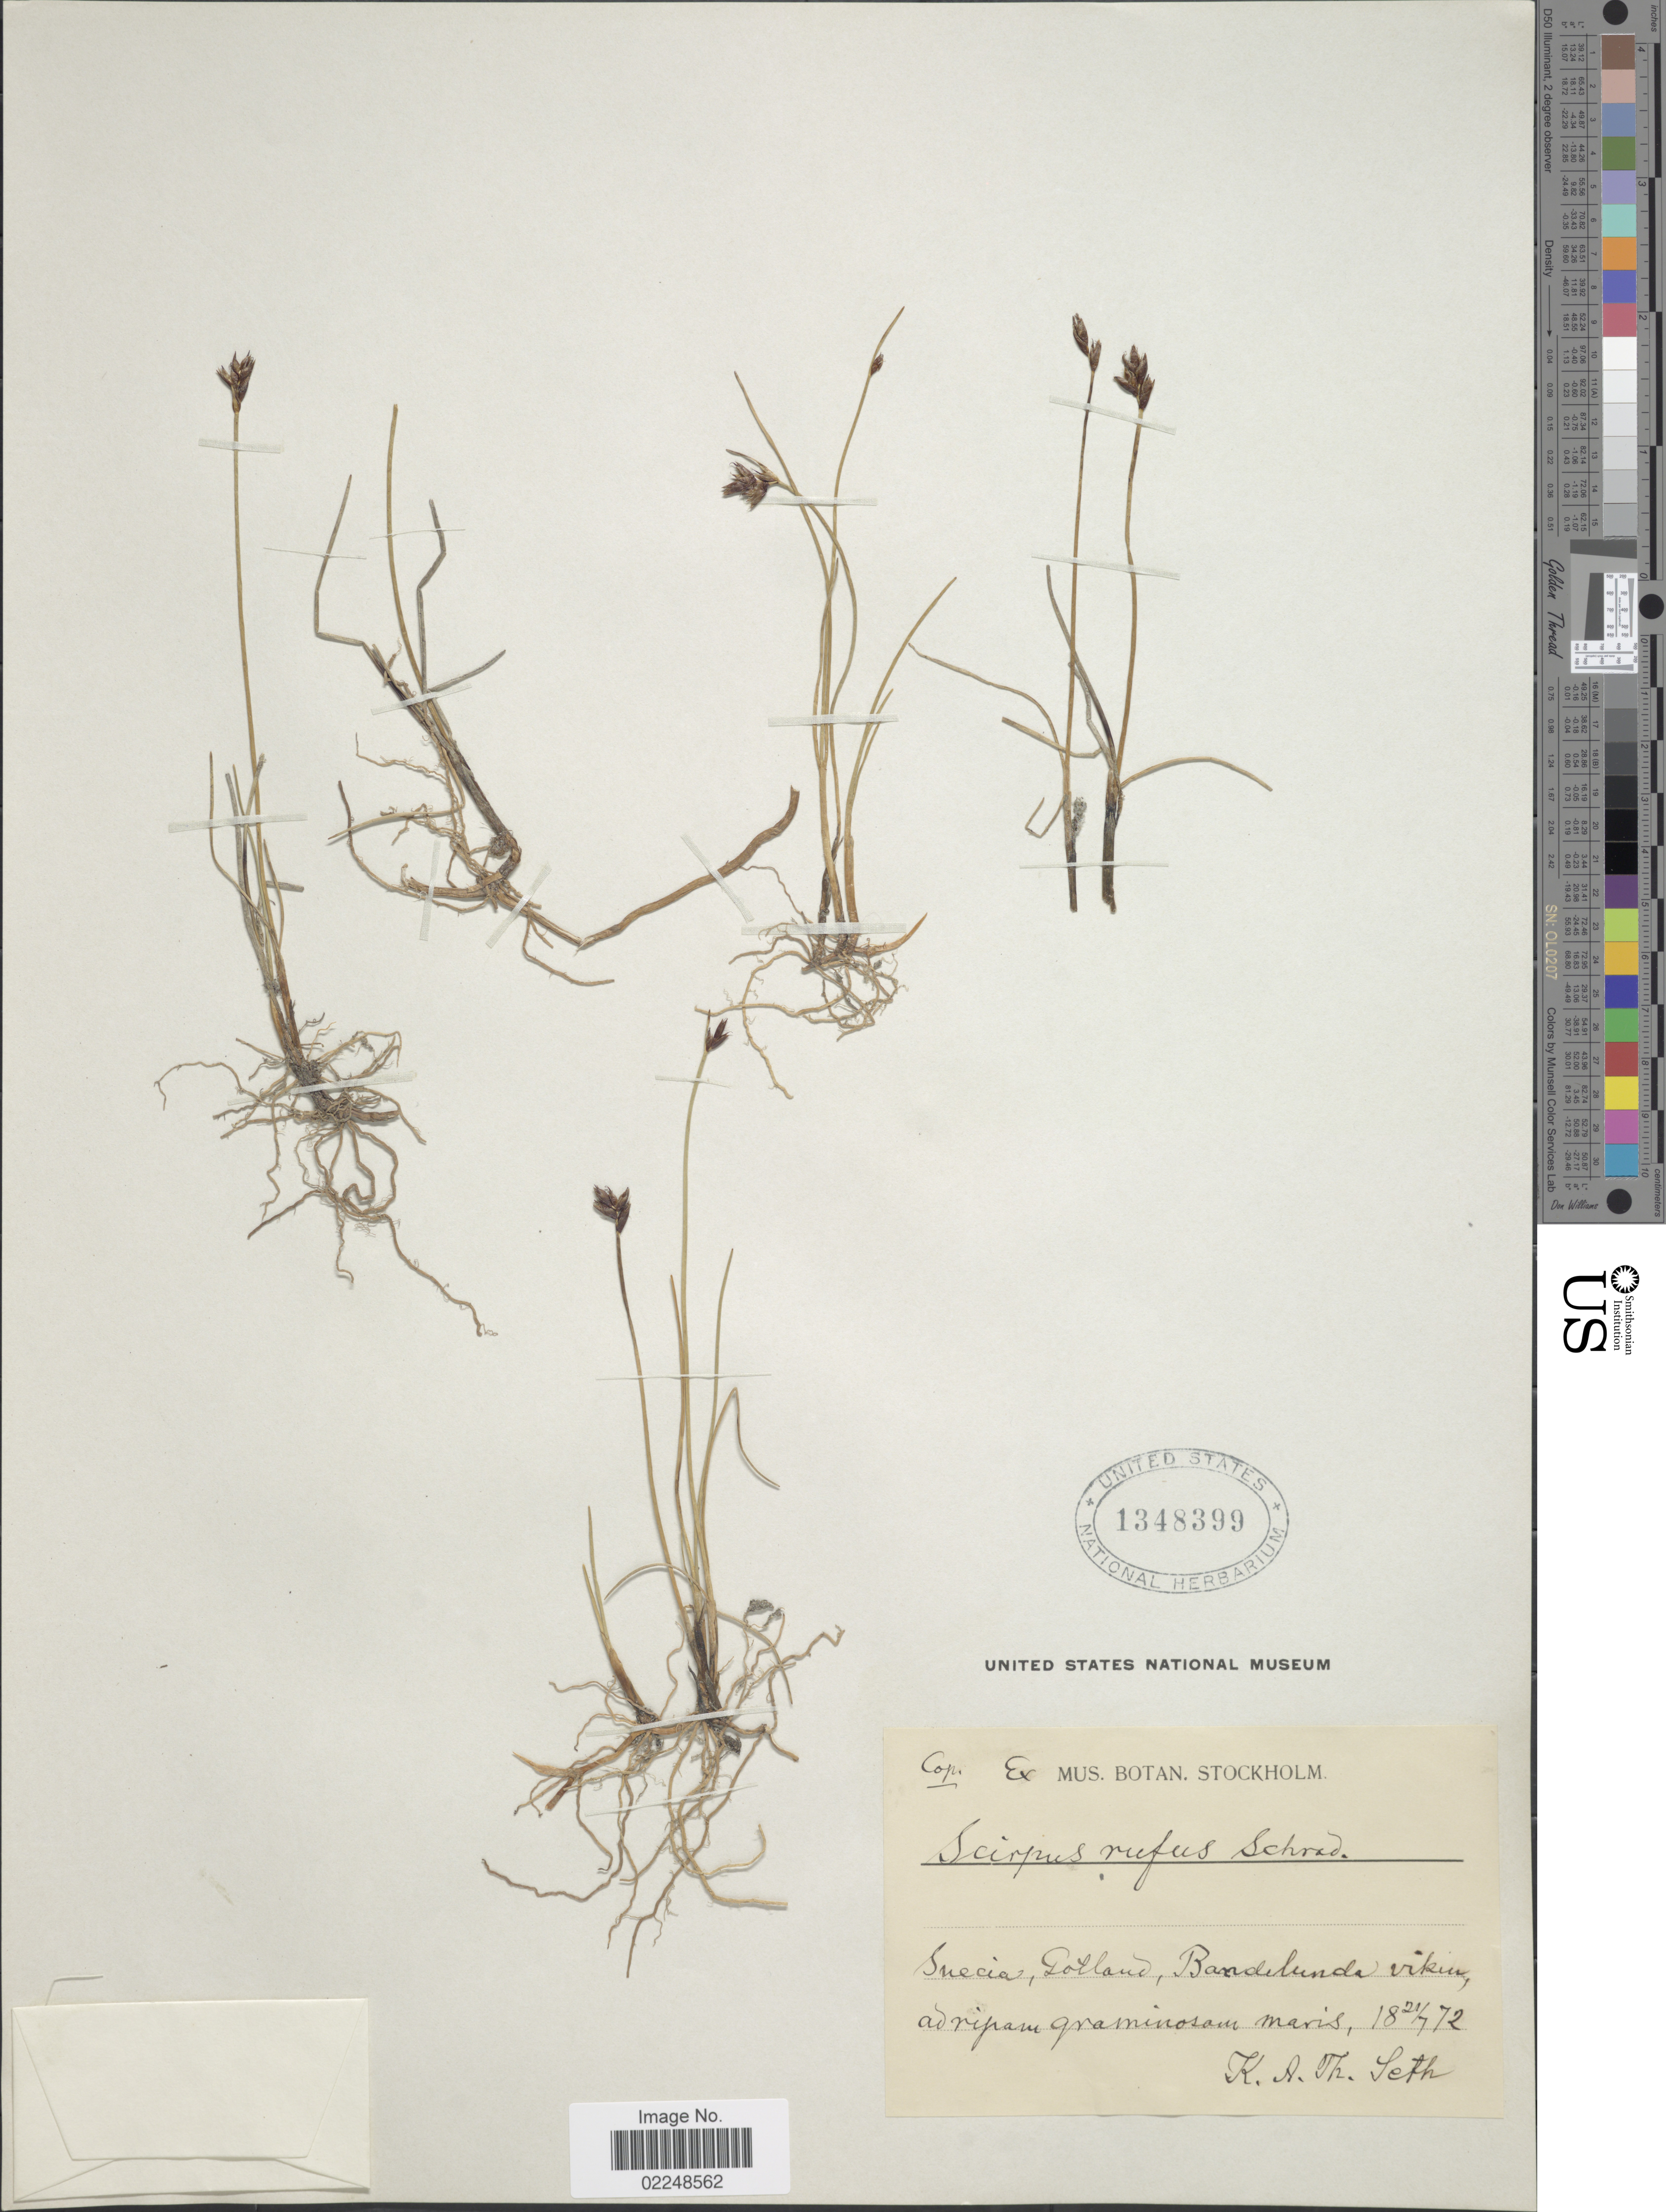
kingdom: Plantae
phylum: Tracheophyta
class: Liliopsida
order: Poales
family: Cyperaceae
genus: Blysmopsis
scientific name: Blysmopsis rufa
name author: (Huds.) Oteng-Yeb.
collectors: K. A. Seth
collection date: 1872-07-21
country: Sweden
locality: Suecia. Gotland, Bandelunda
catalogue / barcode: US 1348399